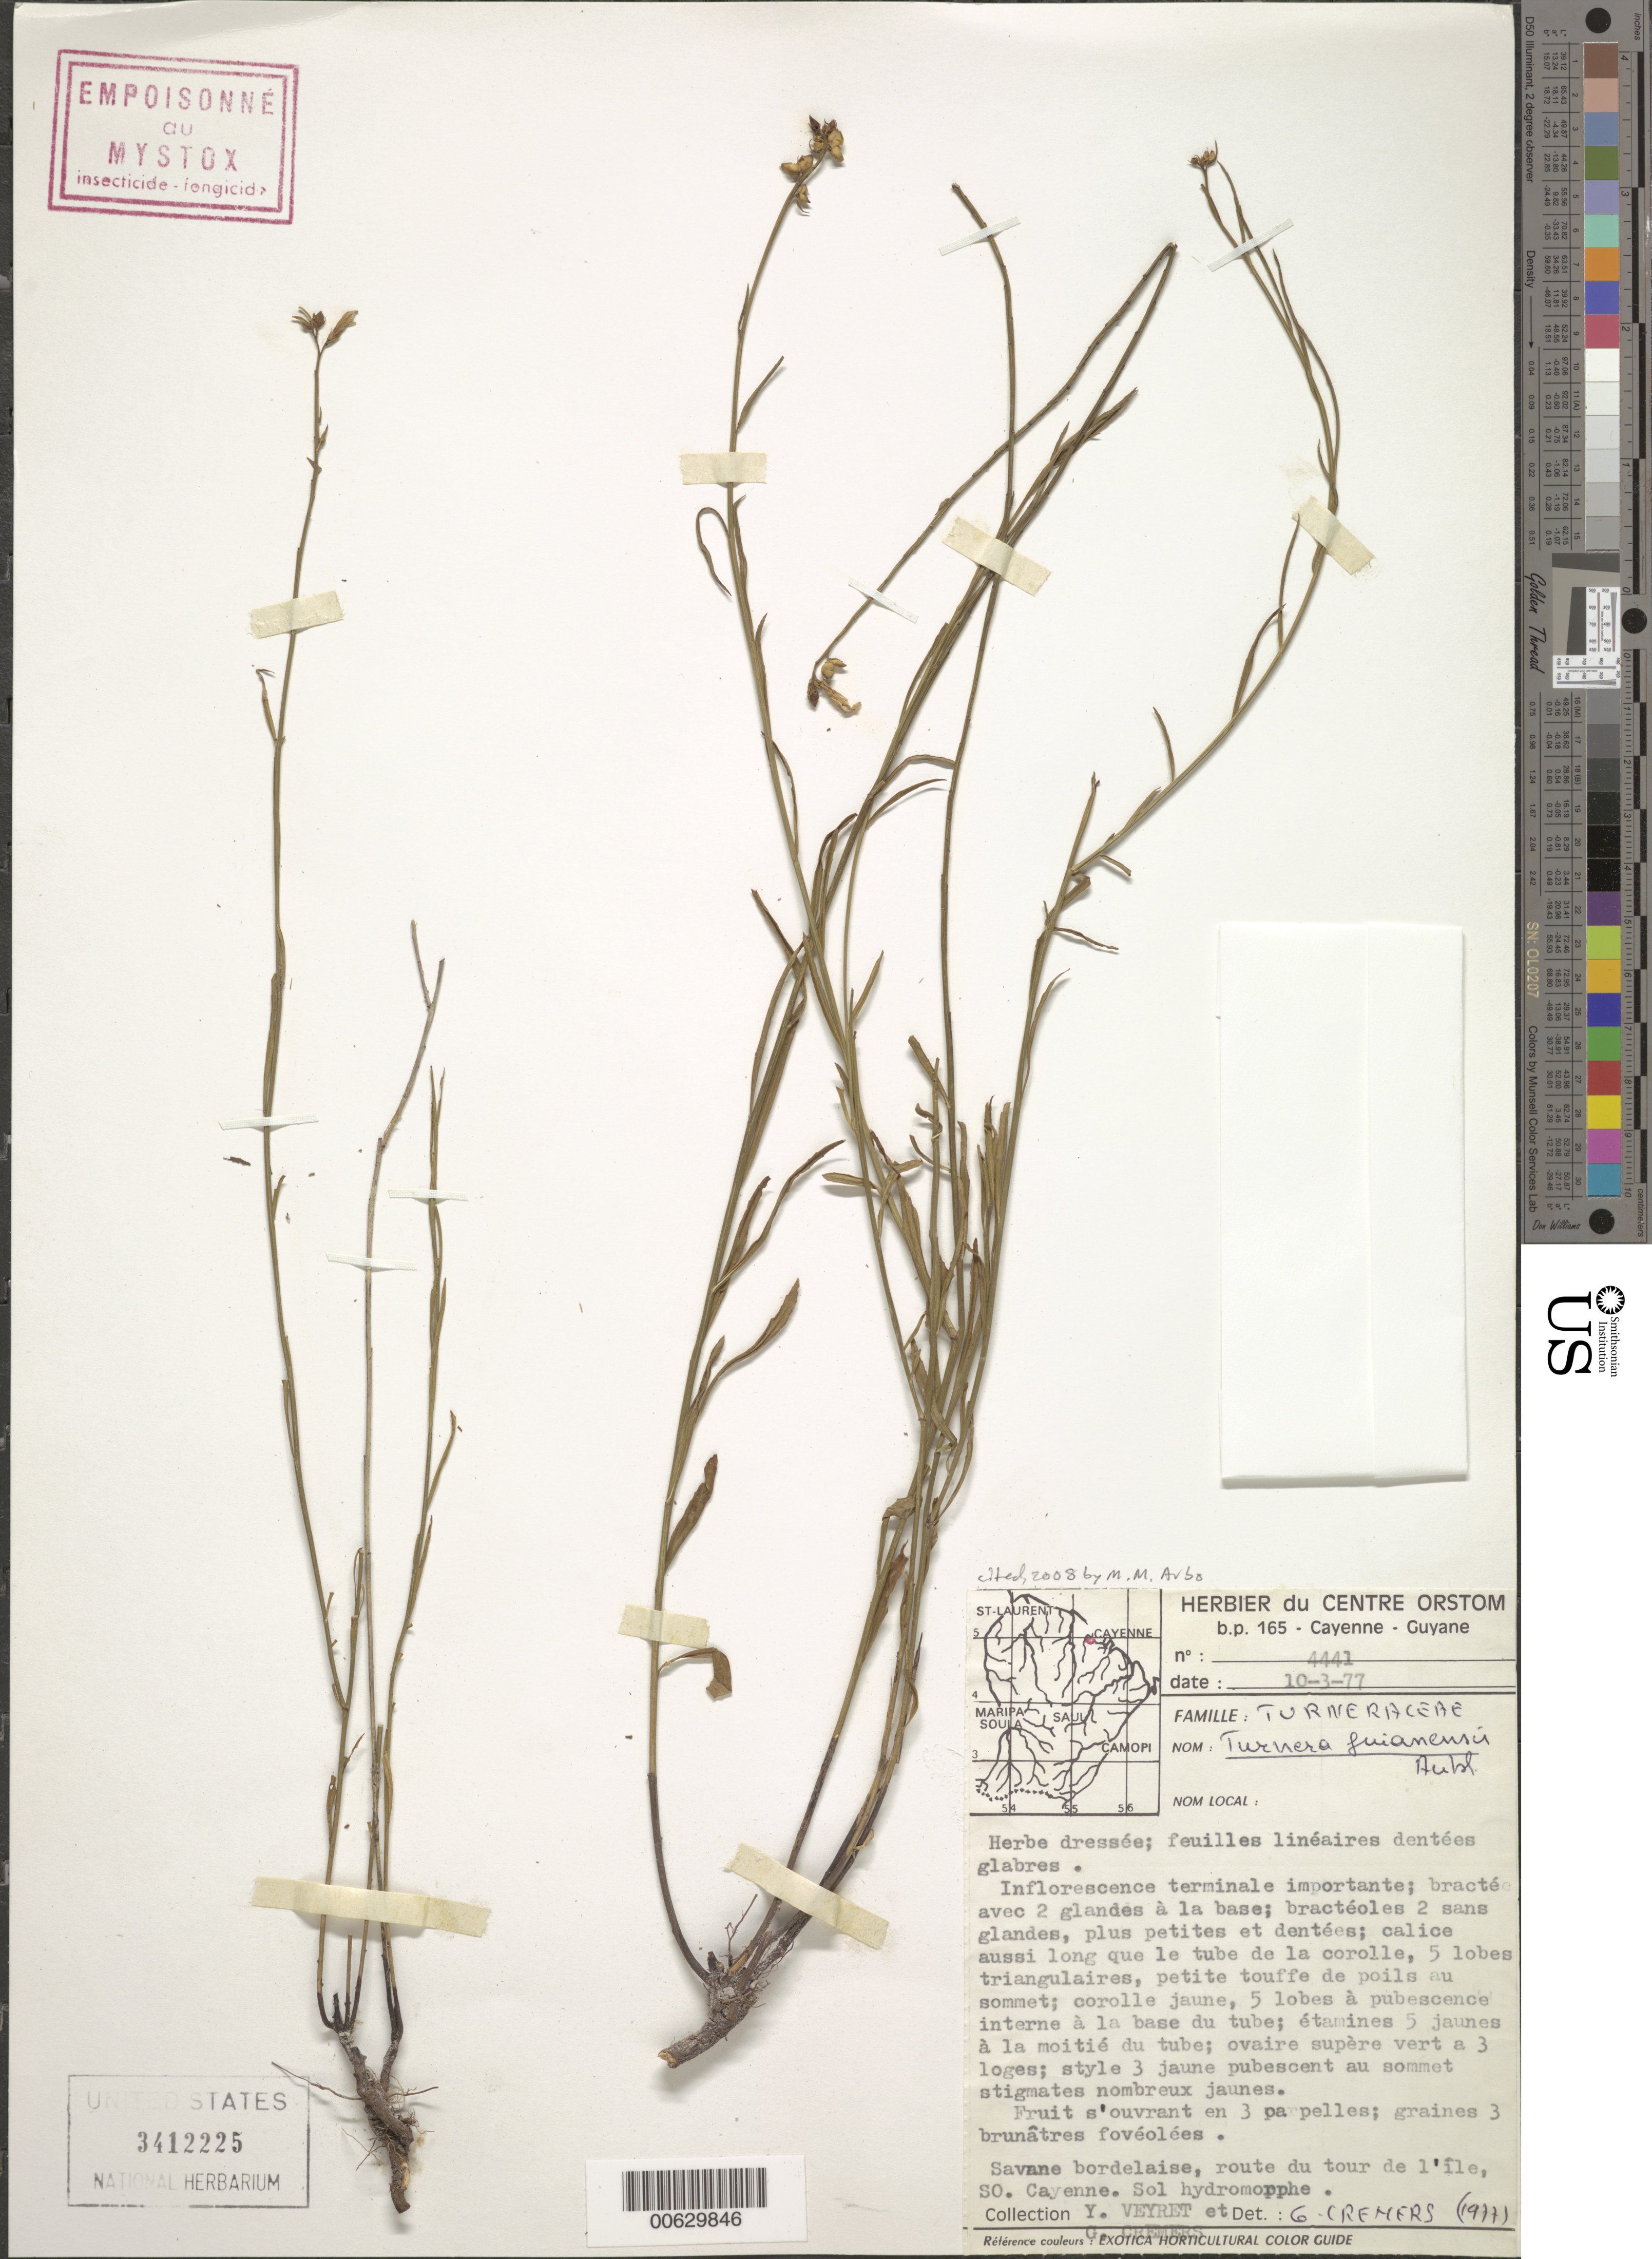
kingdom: Plantae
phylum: Tracheophyta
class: Magnoliopsida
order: Malpighiales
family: Turneraceae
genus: Turnera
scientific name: Turnera guianensis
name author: Aubl.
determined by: Cremers, Georges A.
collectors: Y. Veyret & G. Cremers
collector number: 4441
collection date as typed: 10-Mar-77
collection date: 1977-03-10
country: French Guiana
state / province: Cayenne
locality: Cayenne, route du tour de l'Ile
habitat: Savane bordelaise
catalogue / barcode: US 3412225